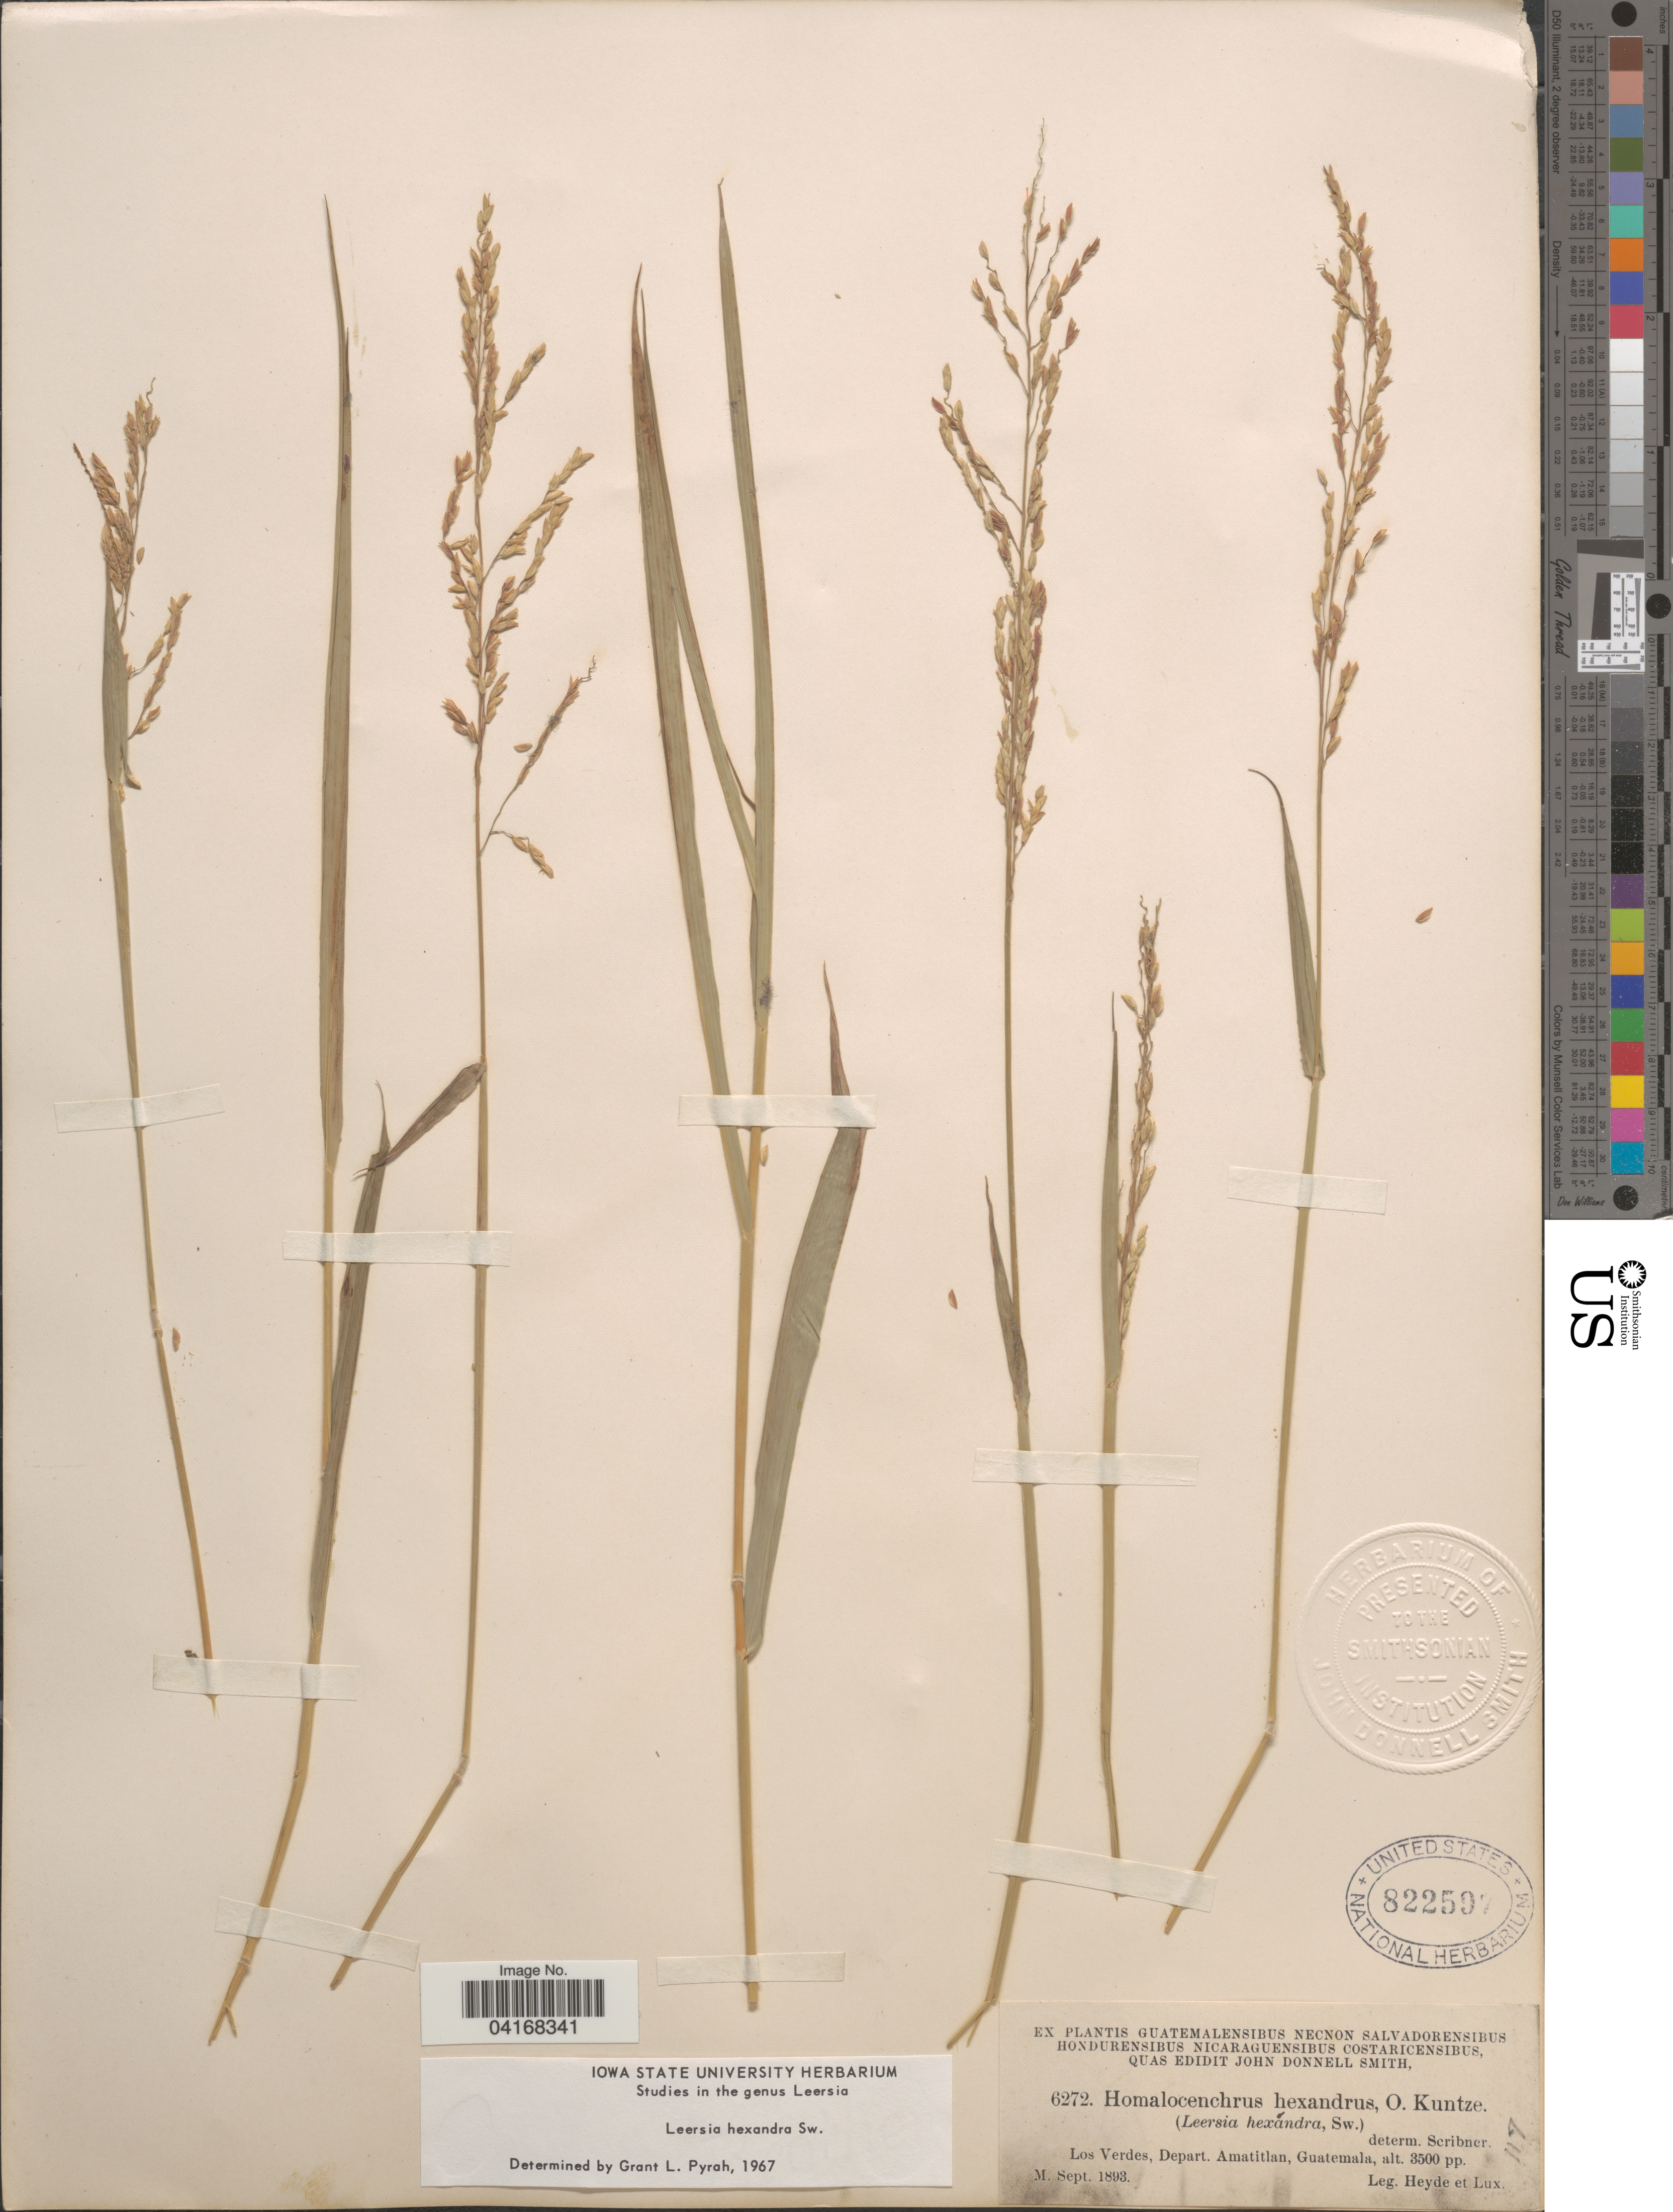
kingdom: Plantae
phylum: Tracheophyta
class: Liliopsida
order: Poales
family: Poaceae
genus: Leersia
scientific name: Leersia hexandra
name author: Sw.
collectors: Heyde & Lux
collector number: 6272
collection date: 1893-09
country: Guatemala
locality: Los Verdes, Depart. Amatilan.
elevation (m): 1067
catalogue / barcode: US 822597